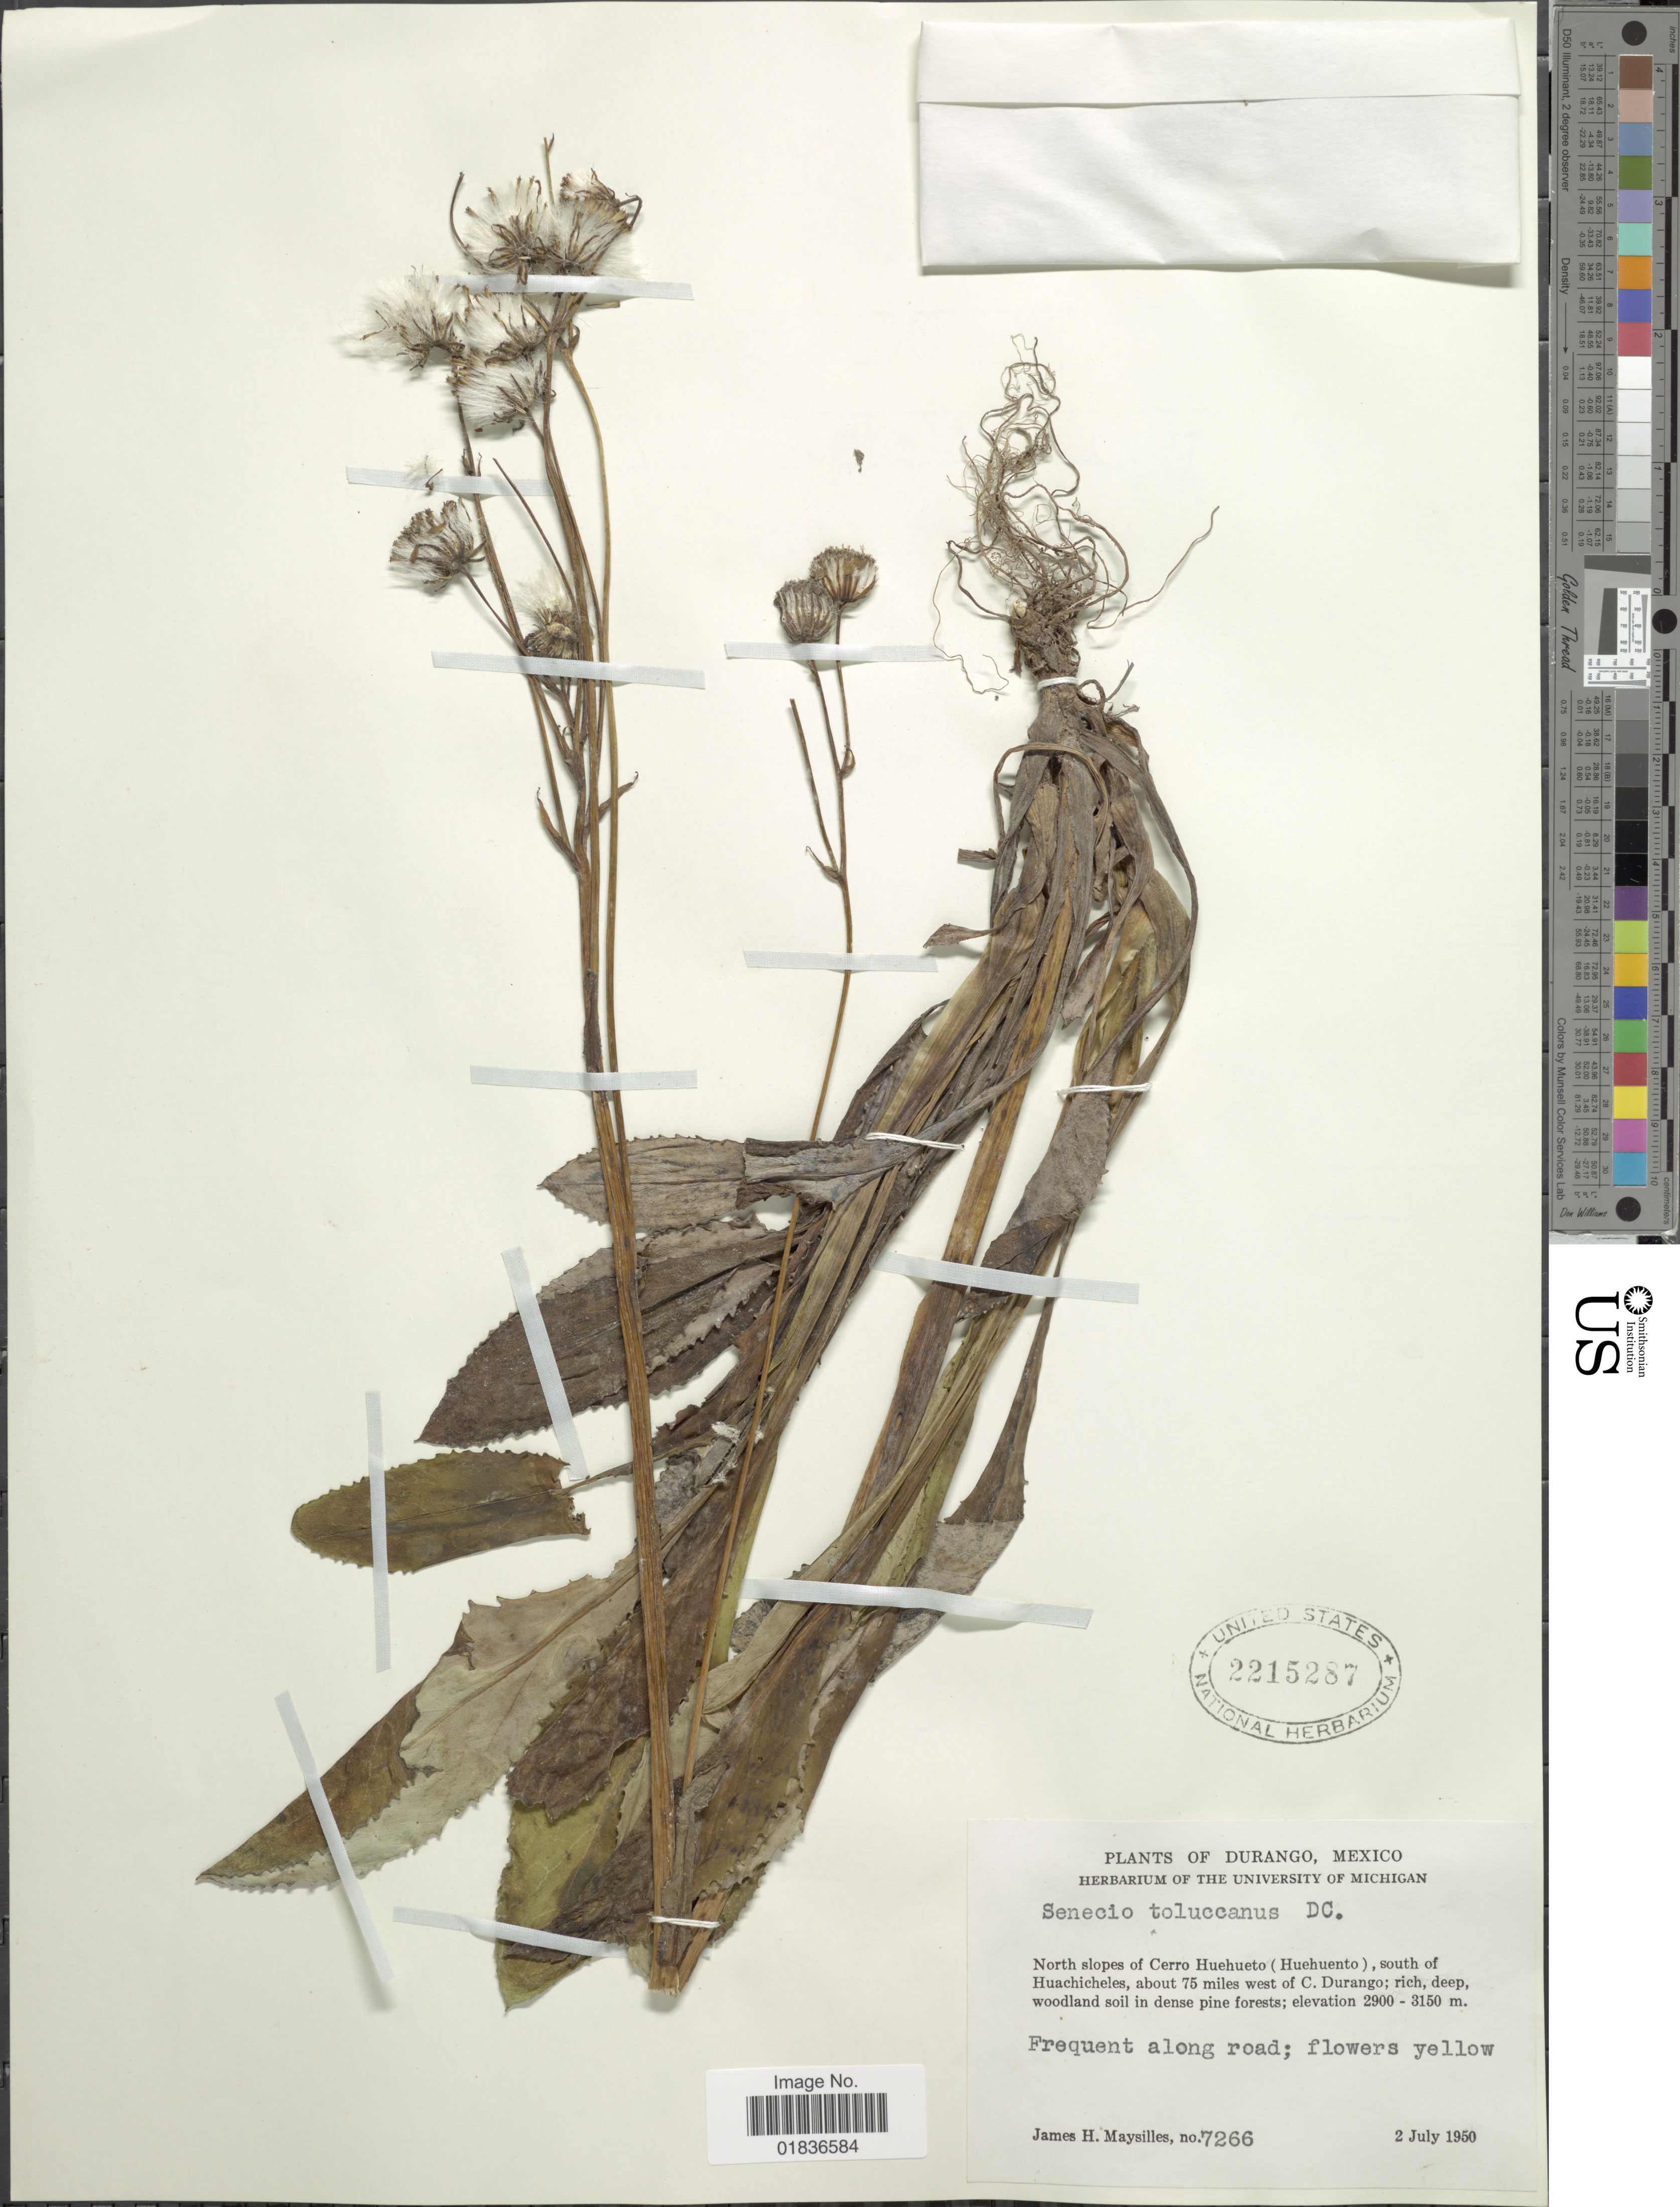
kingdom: Plantae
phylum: Tracheophyta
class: Magnoliopsida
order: Asterales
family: Asteraceae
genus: Senecio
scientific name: Senecio toluccanus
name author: DC.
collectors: J. Maysilles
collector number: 7266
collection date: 1950-07-02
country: Mexico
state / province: Durango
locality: North slopes of Cerro Huehueto (Huehuento), south of Huachichels, about 75 miles west of C. Durango, frequent along road.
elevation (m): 2900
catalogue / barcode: US 2215287